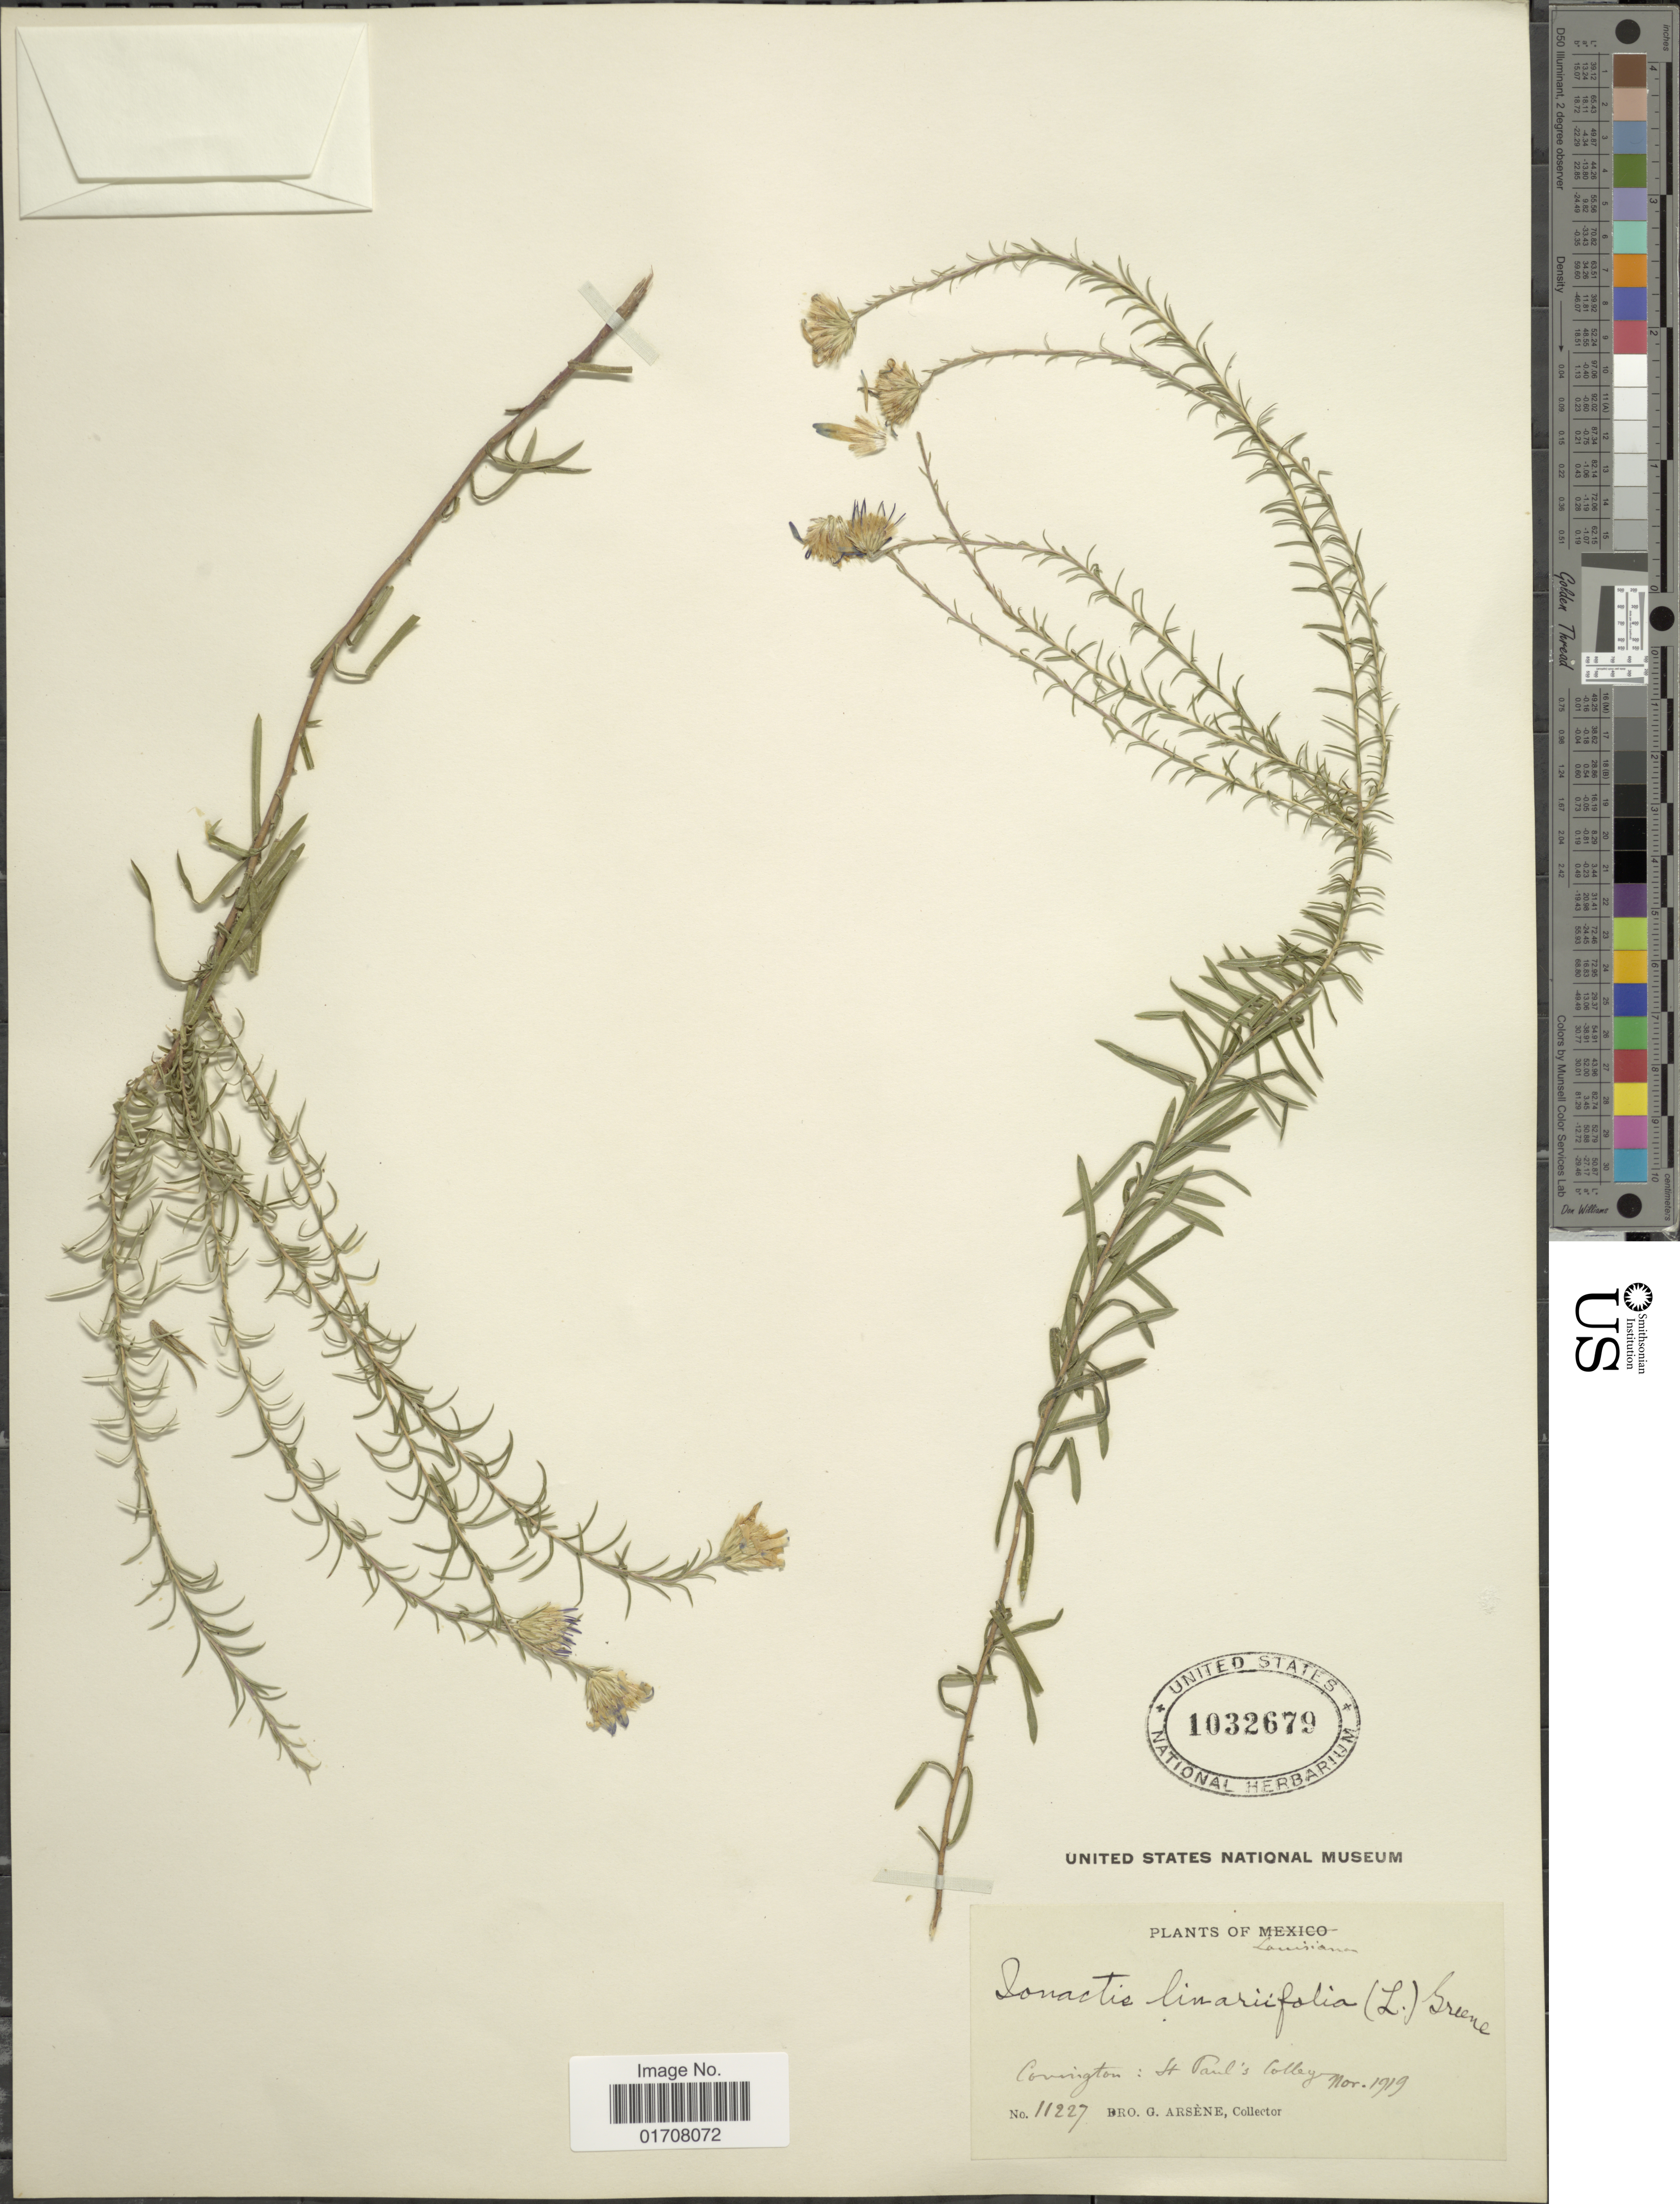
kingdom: Plantae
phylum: Tracheophyta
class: Magnoliopsida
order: Asterales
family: Asteraceae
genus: Ionactis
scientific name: Ionactis linariifolia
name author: (L.) Greene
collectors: Bro. G. Arsène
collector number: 11227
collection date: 1919-11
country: United States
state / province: Louisiana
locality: Corrington: St. Paul's College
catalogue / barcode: US 1032679